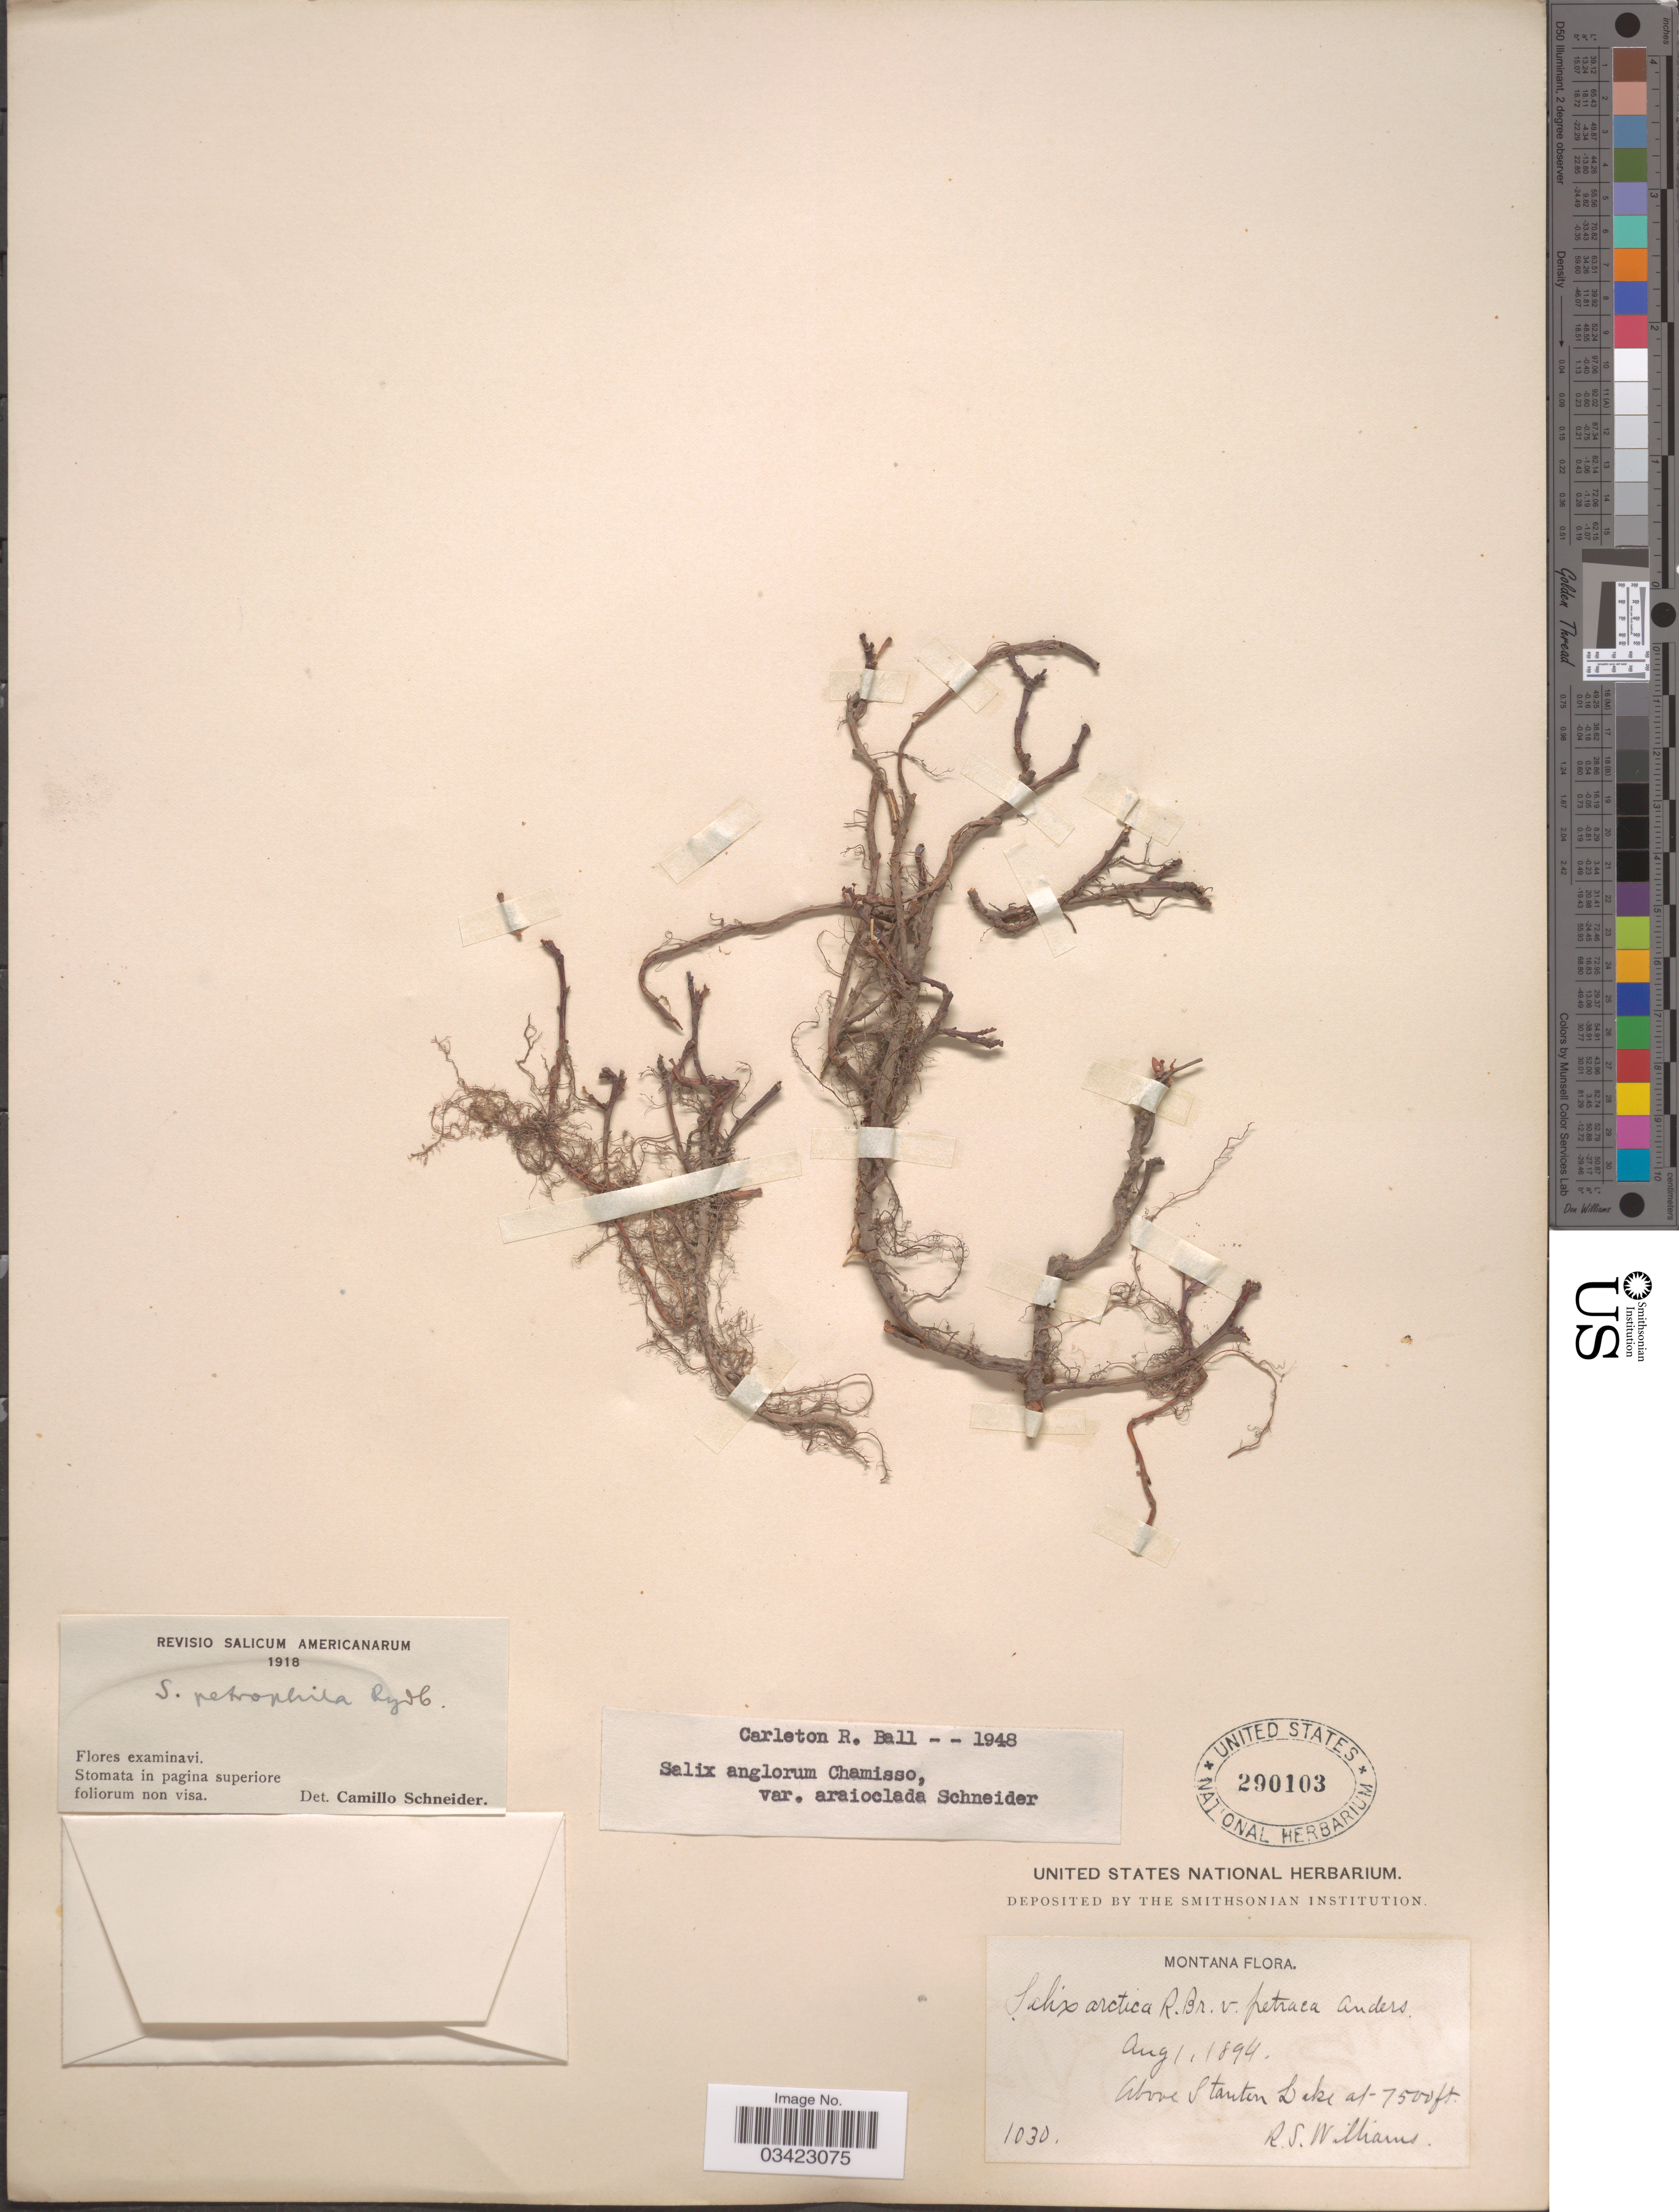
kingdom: Plantae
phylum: Tracheophyta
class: Magnoliopsida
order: Malpighiales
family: Salicaceae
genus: Salix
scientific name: Salix anglorum var. araioclada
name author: C.K. Schneid.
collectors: R. S. Williams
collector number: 1030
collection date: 1894-08-01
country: United States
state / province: Montana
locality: Above Stanton Lake.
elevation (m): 2286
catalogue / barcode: US 290103